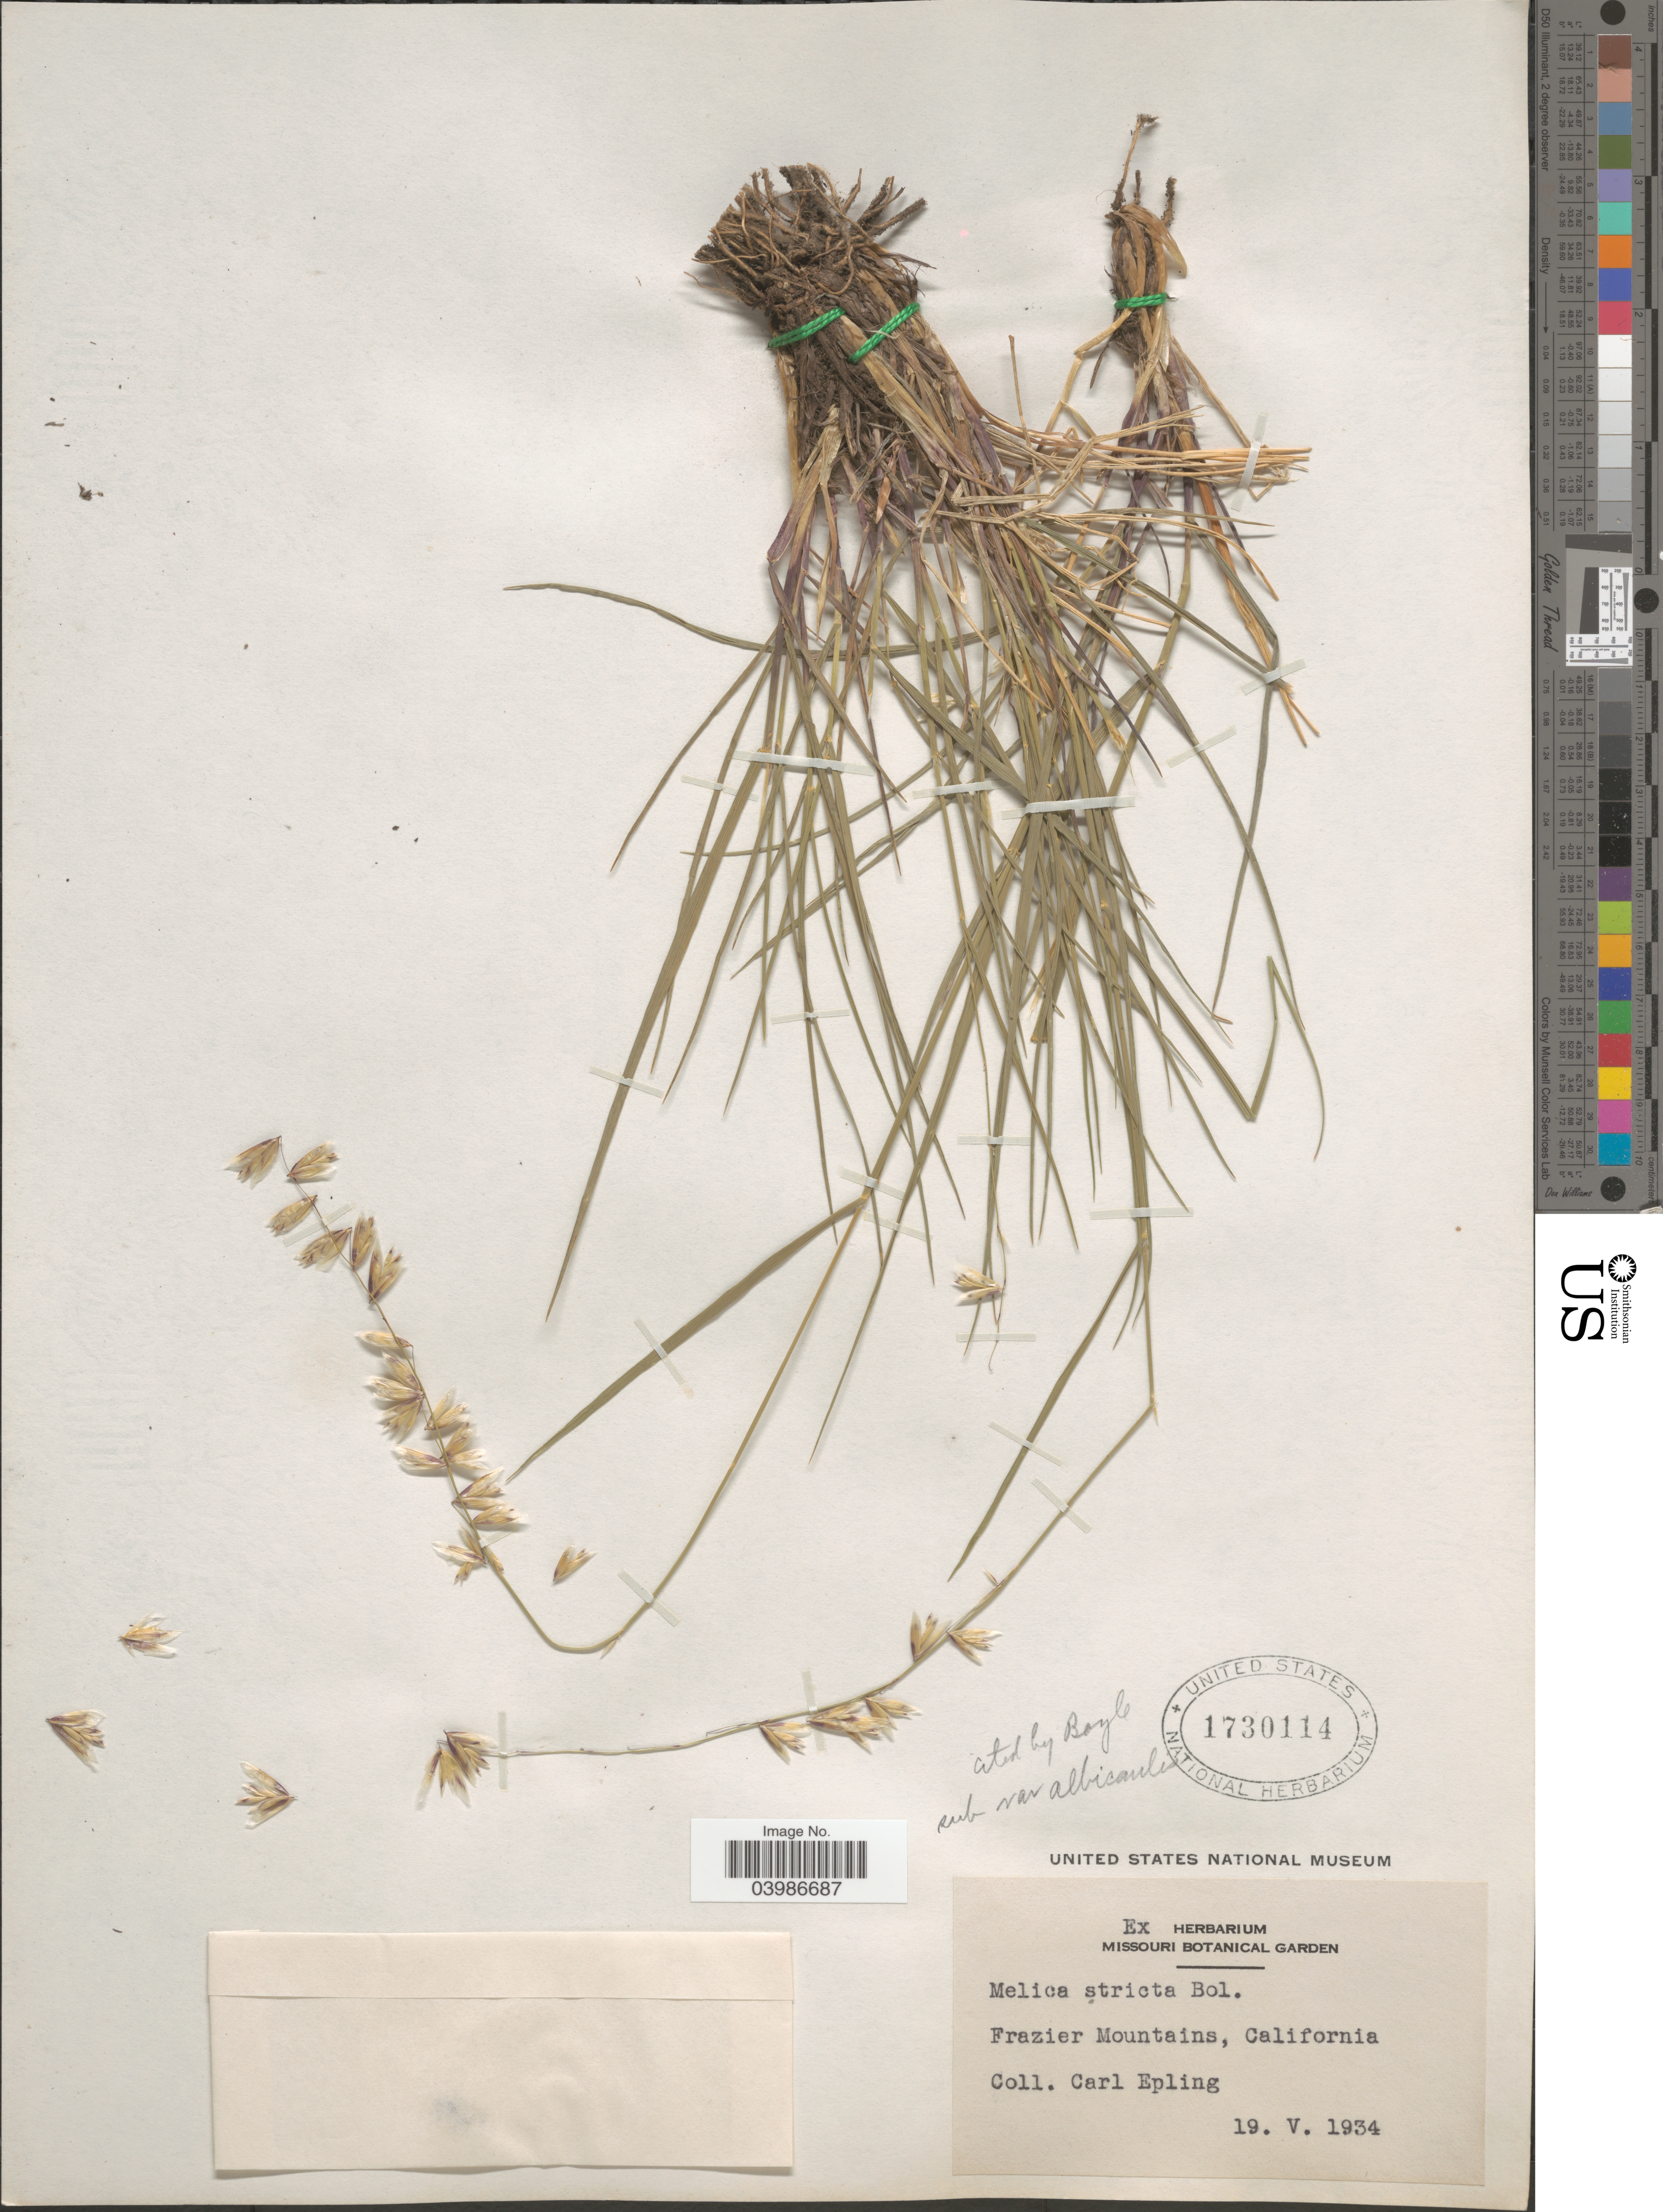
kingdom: Plantae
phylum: Tracheophyta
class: Liliopsida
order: Poales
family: Poaceae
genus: Melica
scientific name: Melica stricta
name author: Bol.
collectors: C. C. Epling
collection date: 1934-05-19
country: United States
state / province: California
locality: Frazier Mountains.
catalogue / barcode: US 1730114